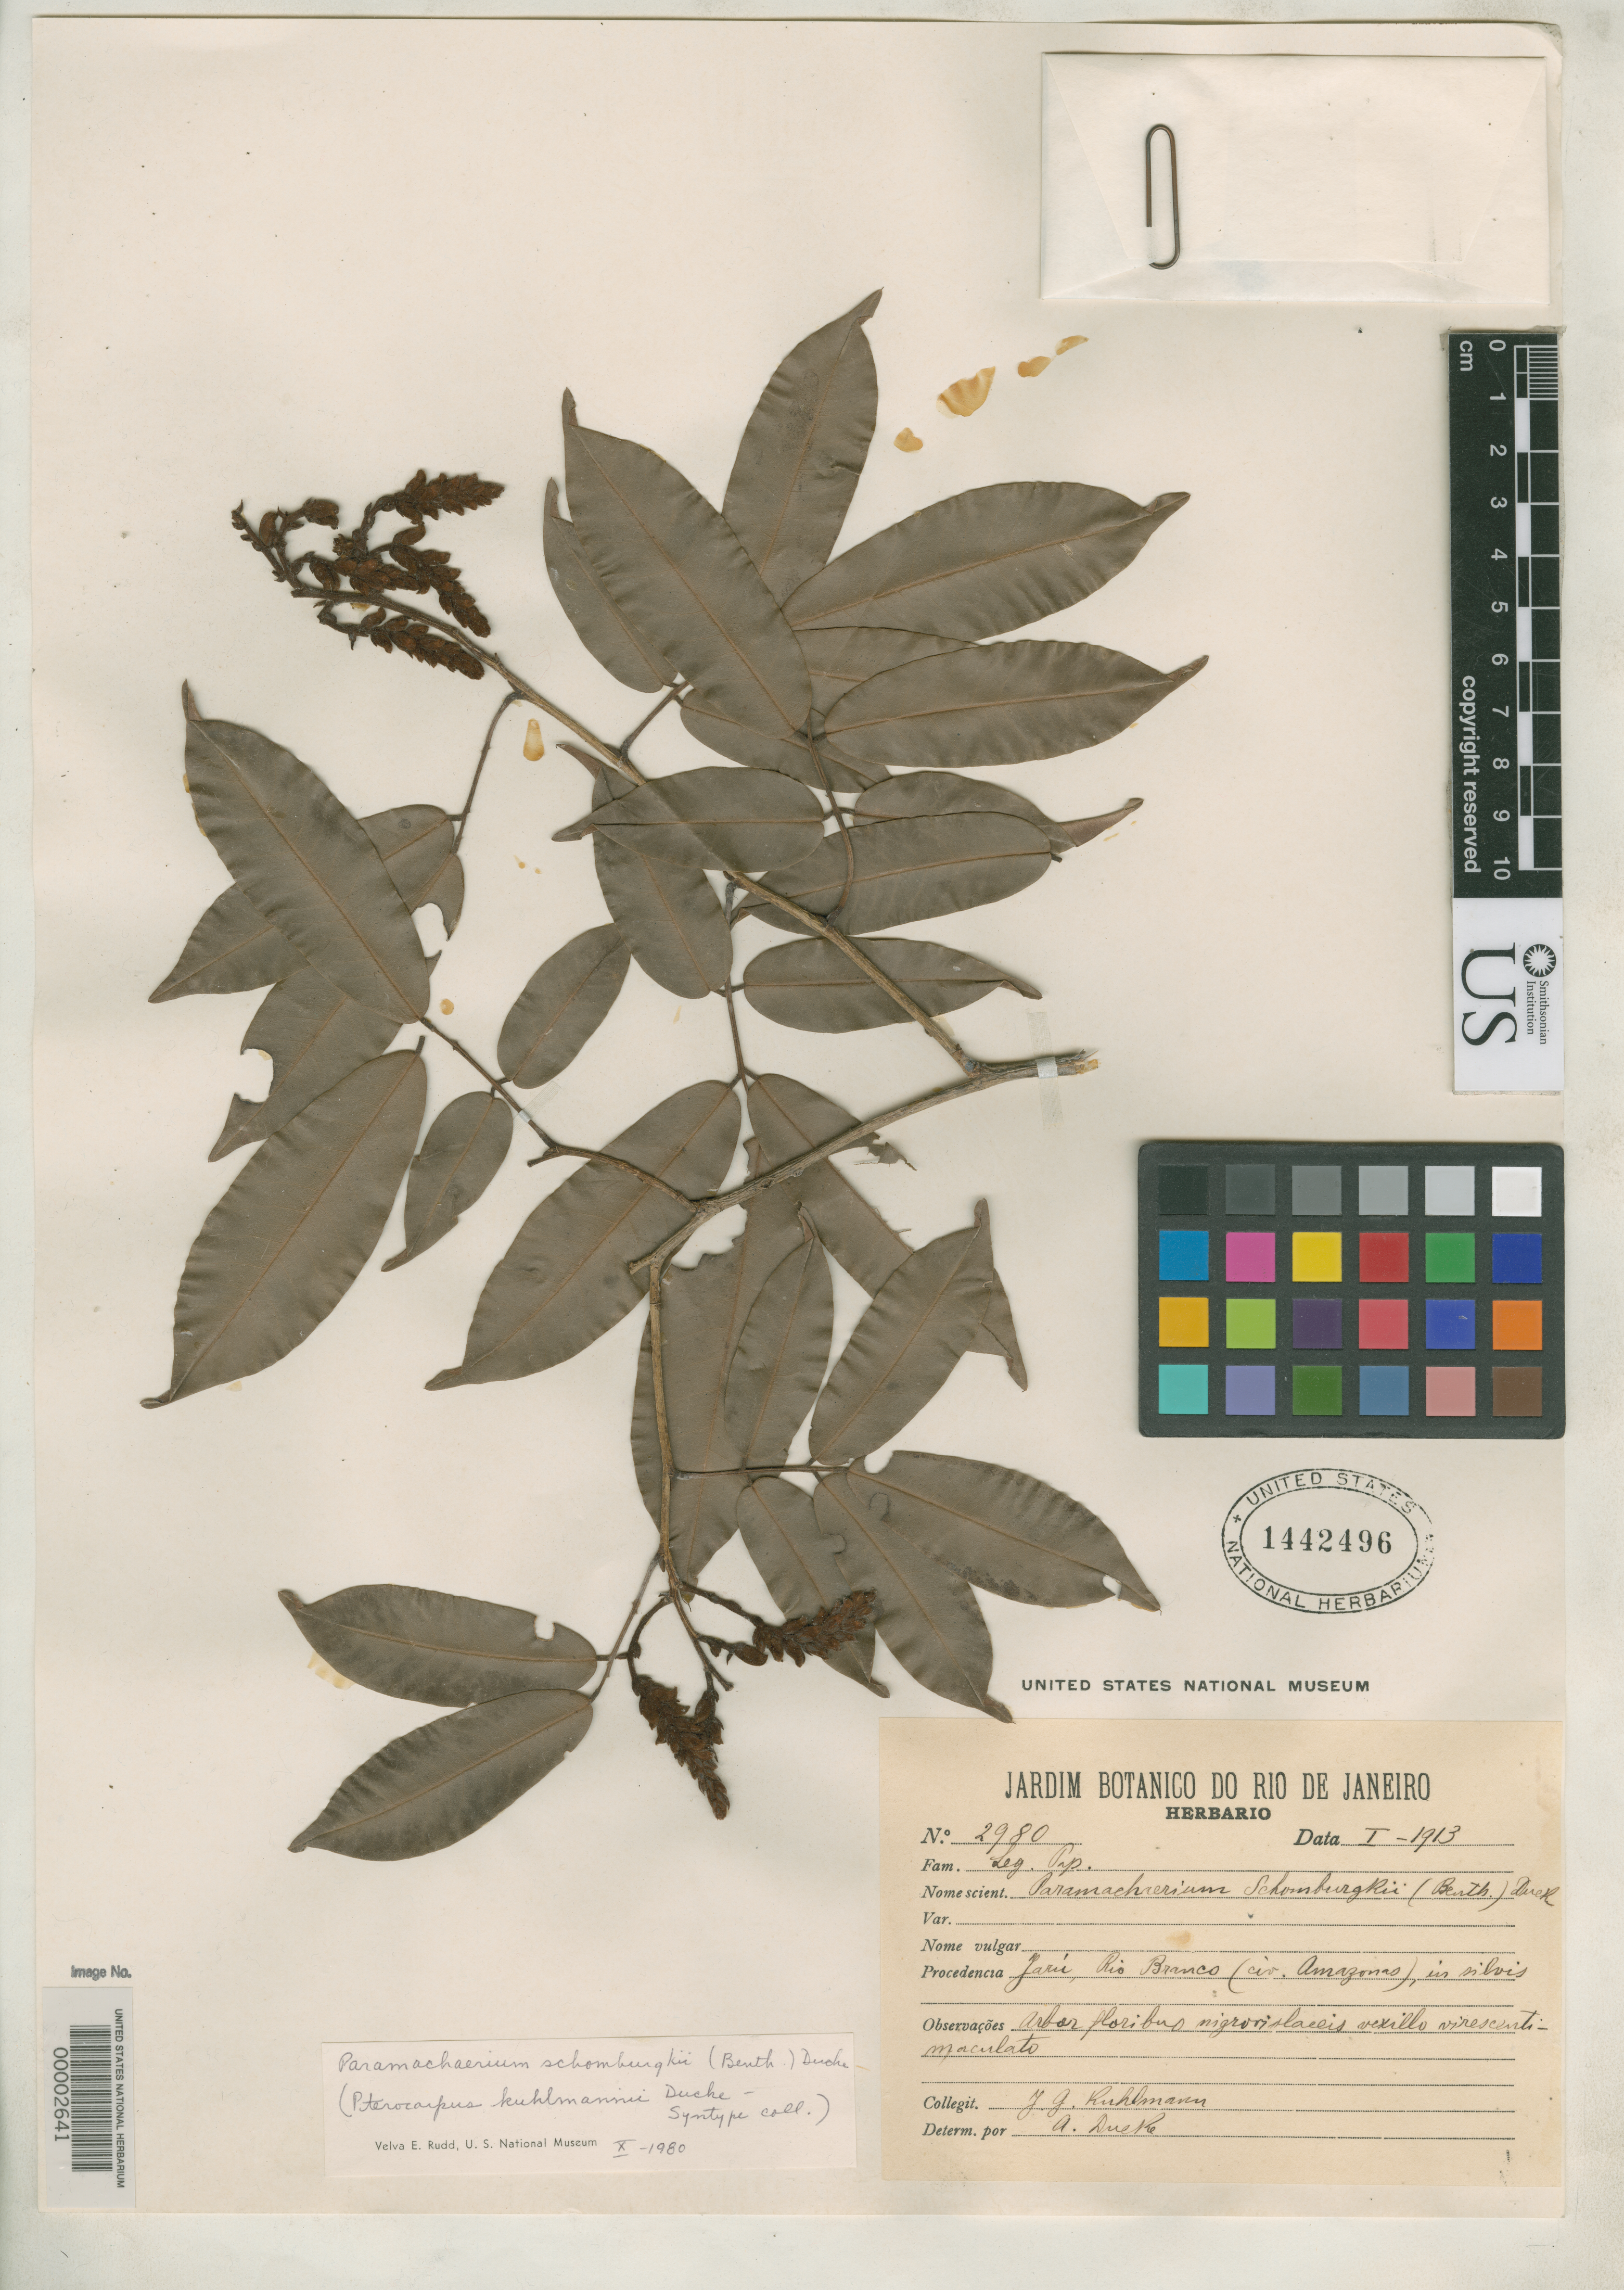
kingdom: Plantae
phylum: Tracheophyta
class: Magnoliopsida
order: Fabales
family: Fabaceae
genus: Pterocarpus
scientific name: Pterocarpus kuhlmannii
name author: Ducke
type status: Syntype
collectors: J. G. Kuhlmann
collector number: Herb. Jard. Bot. Rio 2980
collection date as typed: Jan 1913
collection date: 1913-01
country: Brazil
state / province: Amazonas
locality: At Jaru, upper Rio Branco.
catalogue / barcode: US 1442496